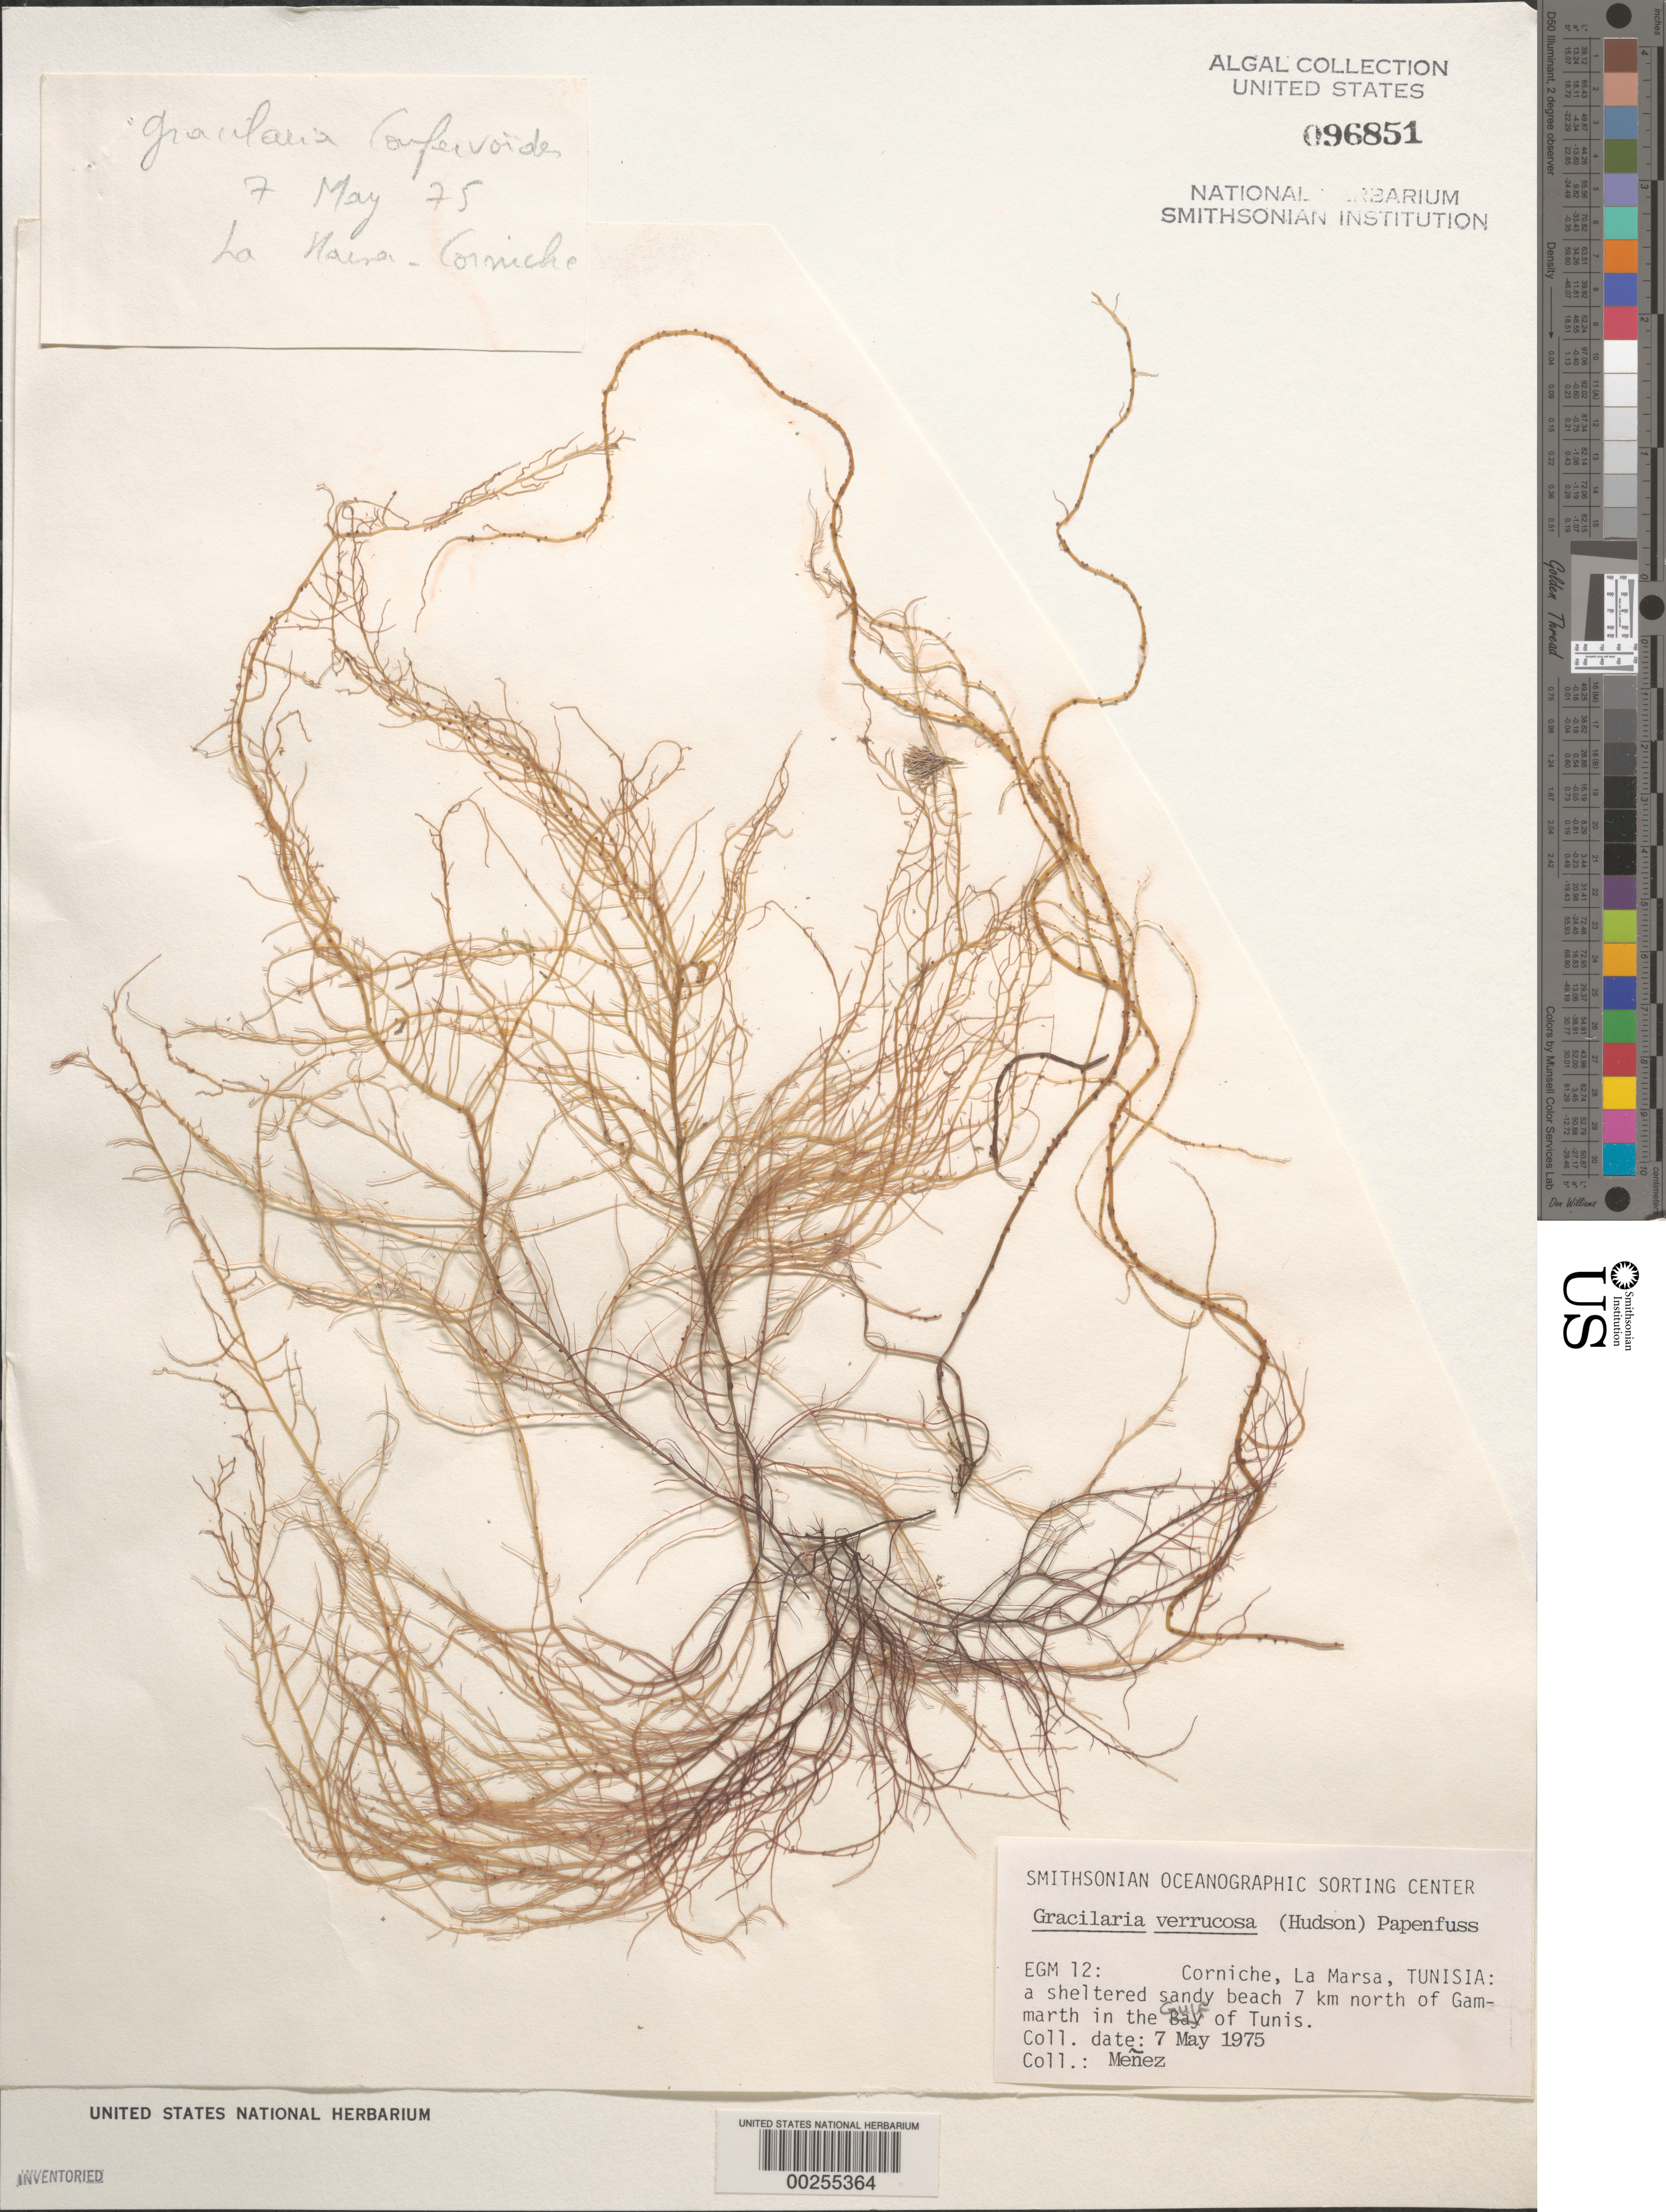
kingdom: Plantae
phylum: Rhodophyta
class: Florideophyceae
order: Gracilariales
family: Gracilariaceae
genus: Gracilariopsis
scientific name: Gracilariopsis longissima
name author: (S.G. Gmel.) Steentoft et al.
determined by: Algae name updating Project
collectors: Meñez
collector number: EGM 12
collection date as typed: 07 May 1975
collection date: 1975-05-07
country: Tunisia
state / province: Tunis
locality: Corniche, la marsa, seven km north of gammarth, gulf of tunis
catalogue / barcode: US 96851